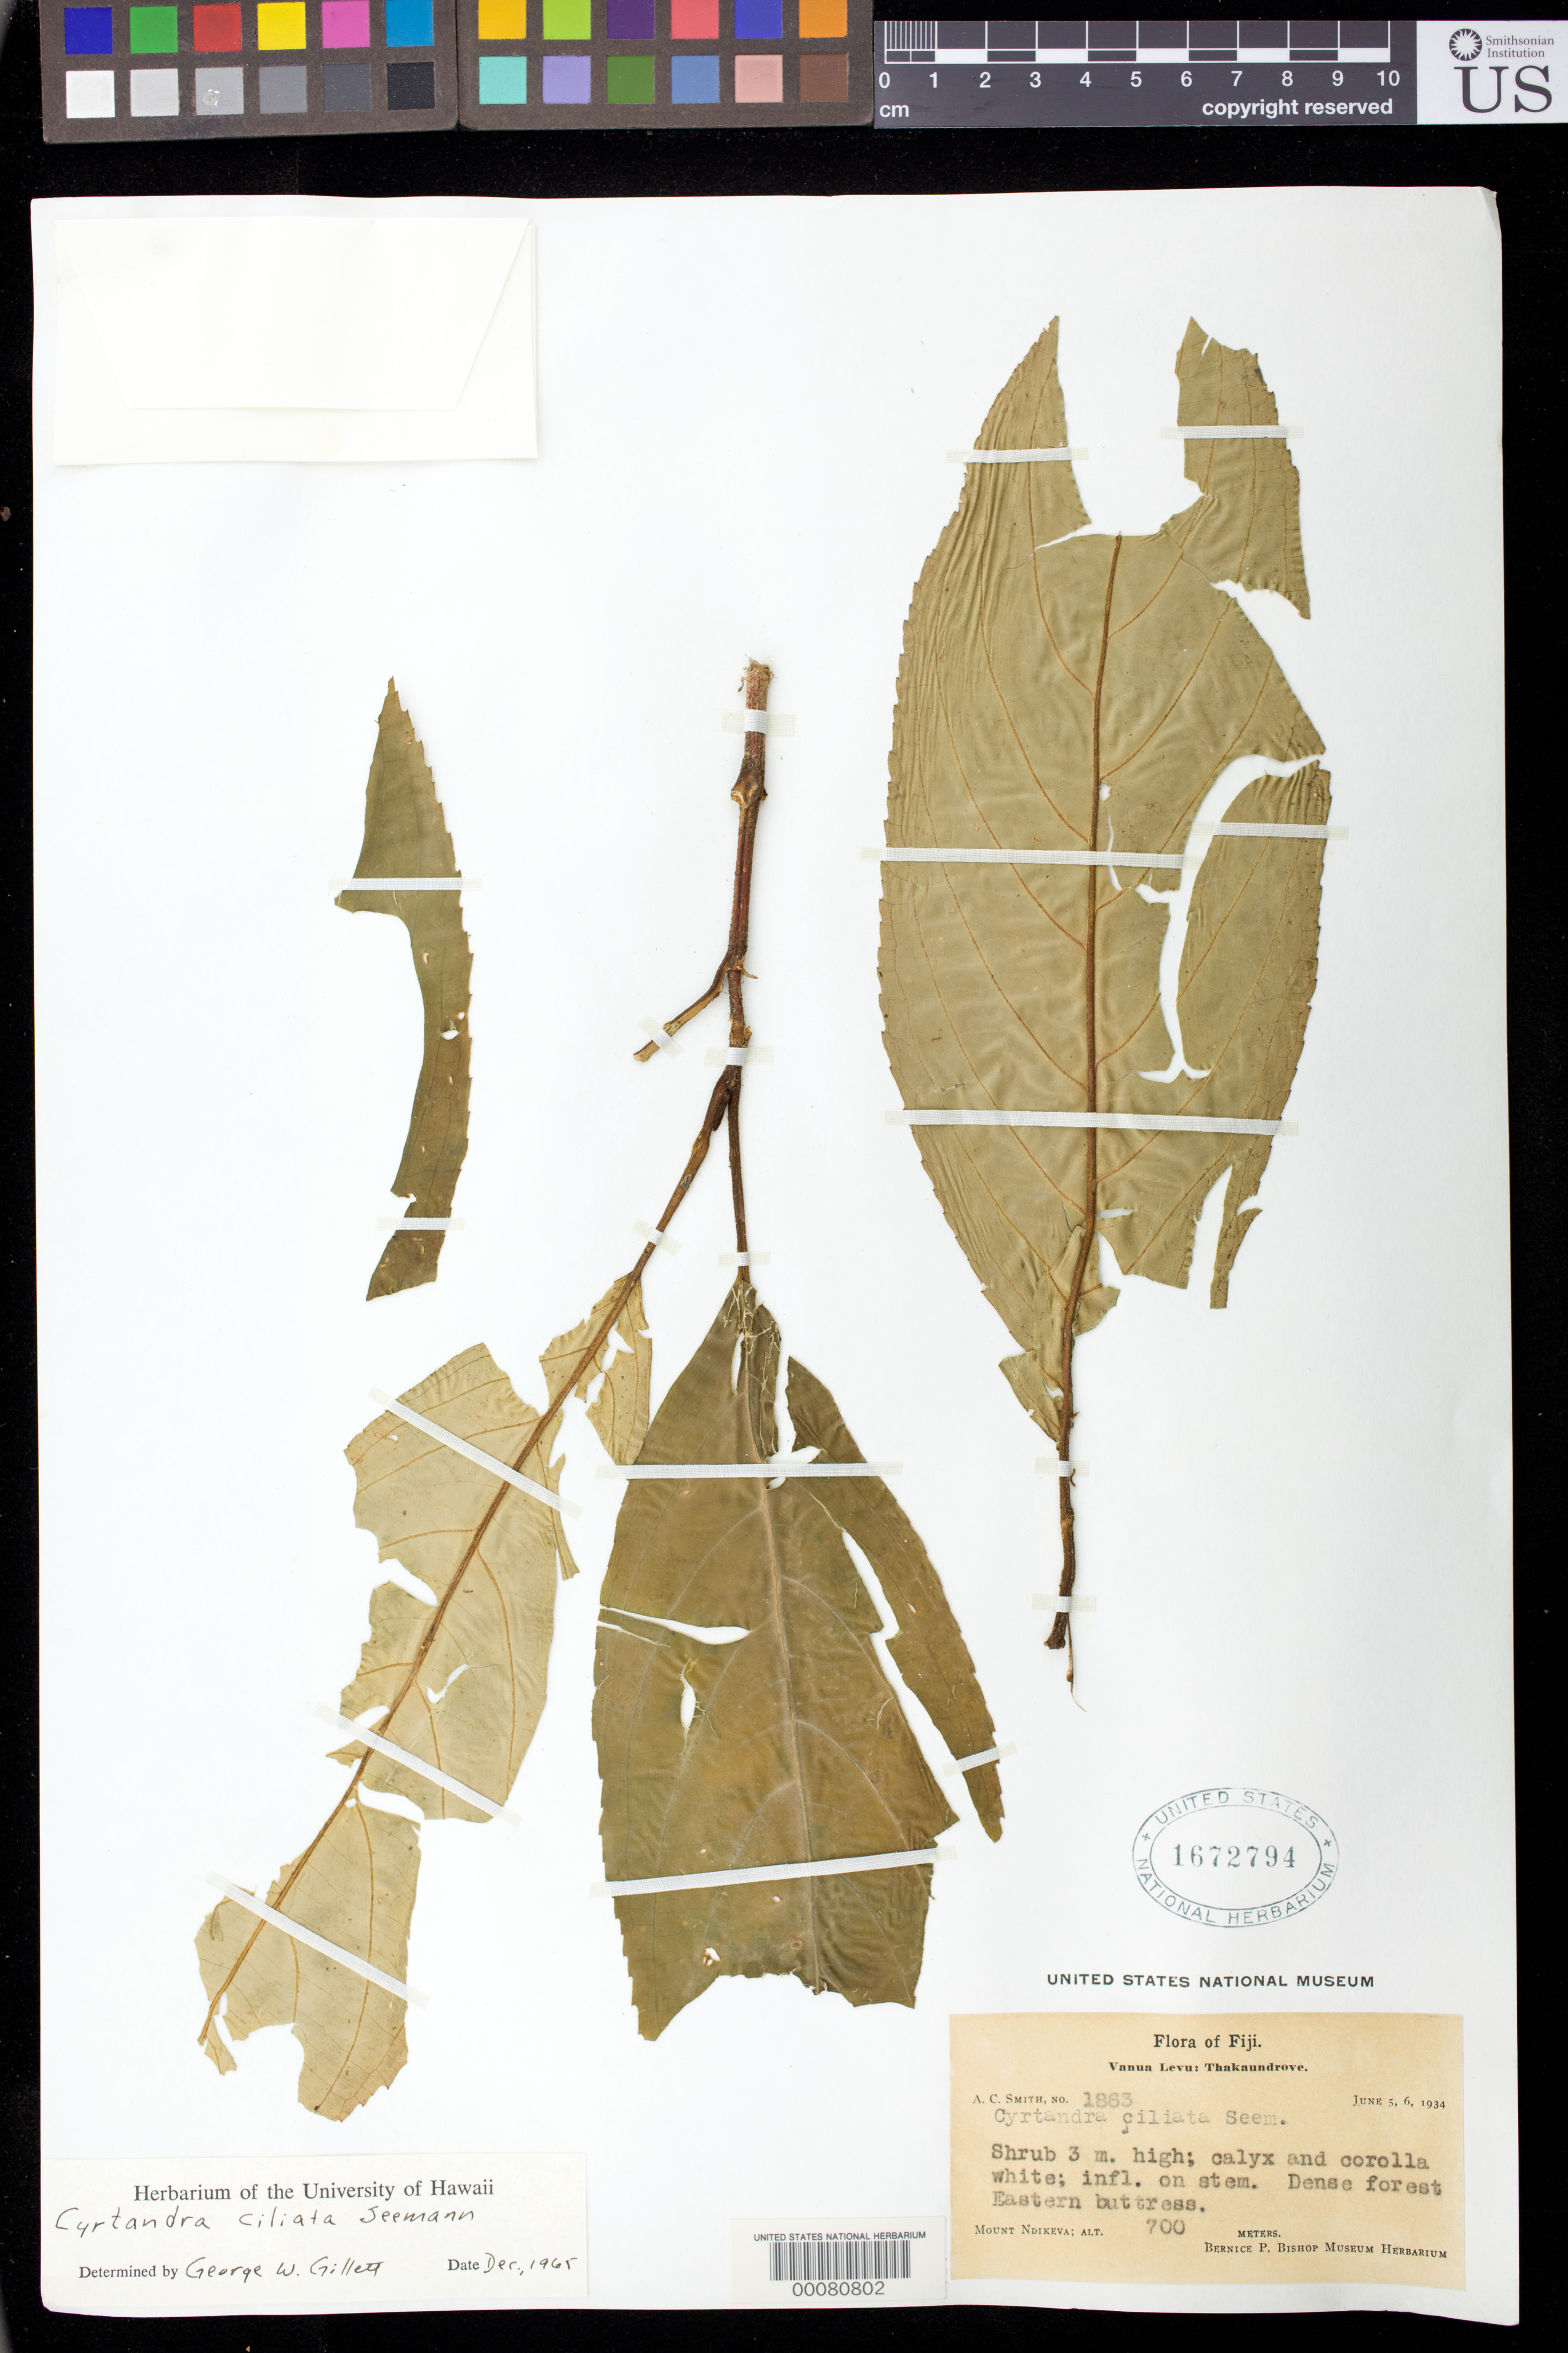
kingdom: Plantae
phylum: Tracheophyta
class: Magnoliopsida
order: Lamiales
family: Gesneriaceae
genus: Cyrtandra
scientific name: Cyrtandra ciliata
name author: Seem.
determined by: Gillett, G. W.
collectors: A. C. Smith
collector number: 1863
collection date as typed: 05-06 Jun 1934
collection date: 1934-06-05/1934-06-06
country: Fiji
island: Vanua Levu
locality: Thakaundrove, mount ndikeva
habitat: Dense forest eastern buttress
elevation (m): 700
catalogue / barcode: US 1672794